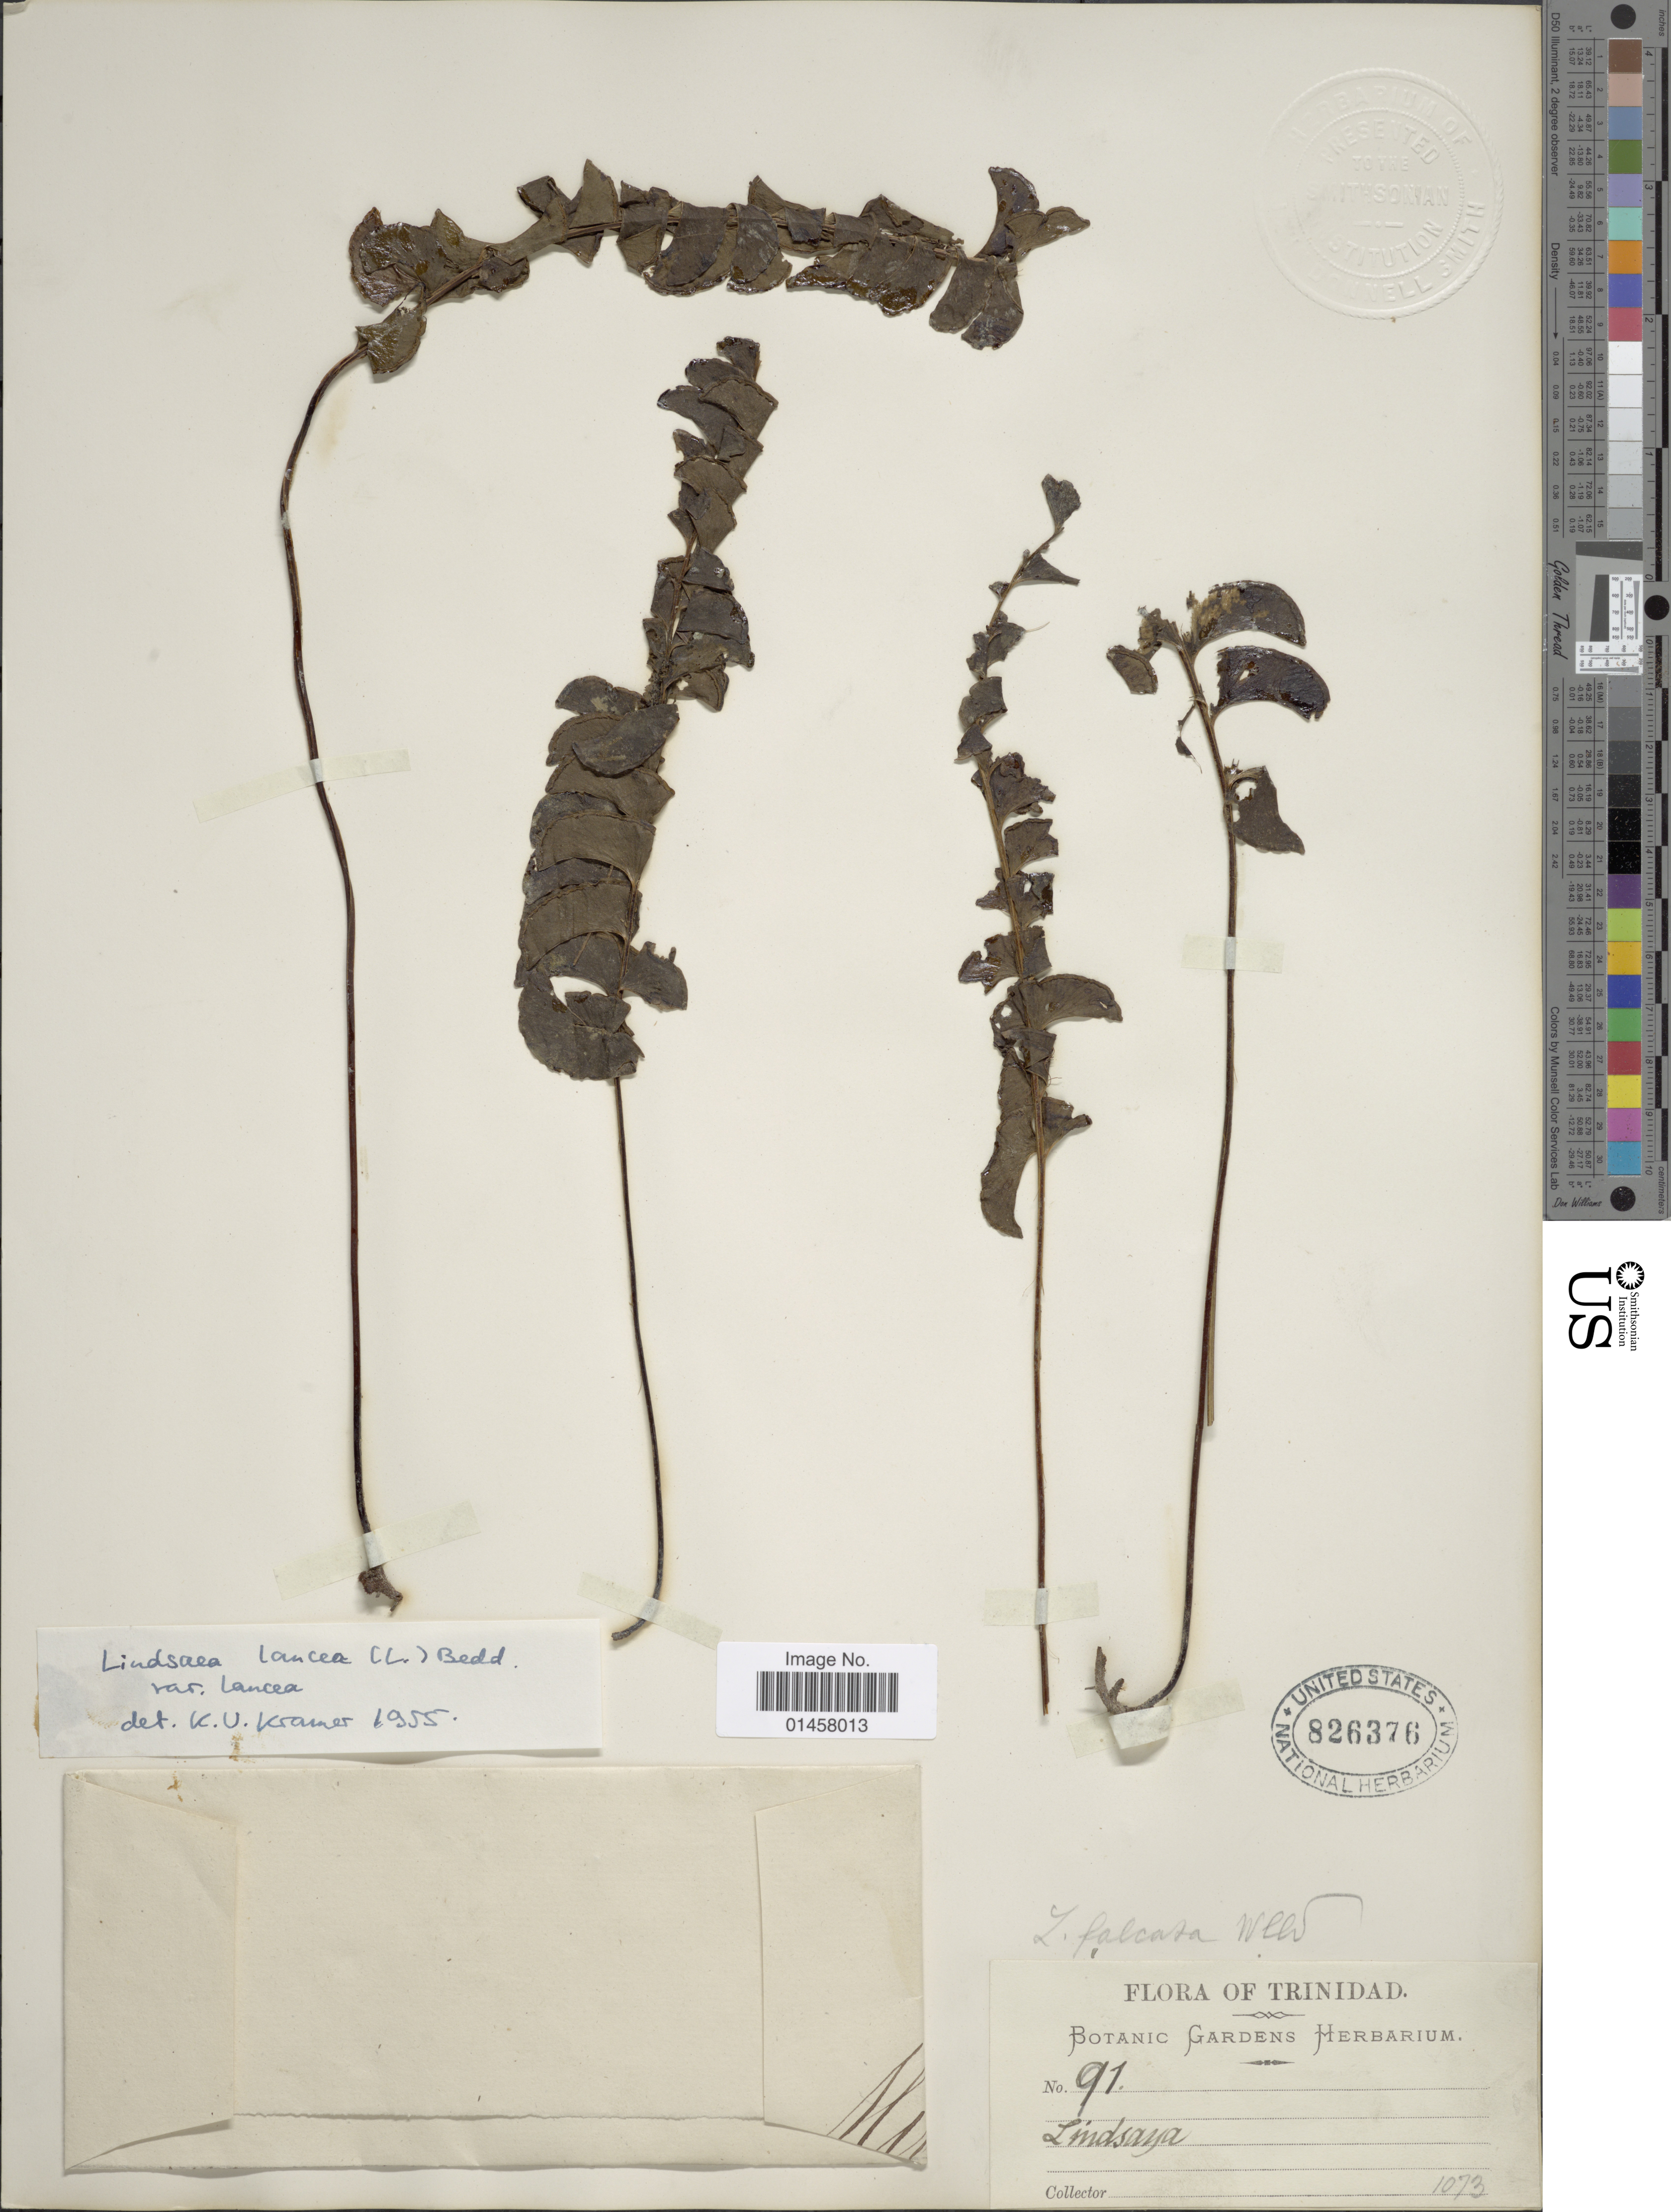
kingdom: Plantae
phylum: Tracheophyta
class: Polypodiopsida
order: Polypodiales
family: Lindsaeaceae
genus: Lindsaea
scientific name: Lindsaea lancea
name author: (L.) Bedd.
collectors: Botanic Gardens Herbarium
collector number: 91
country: Trinidad and Tobago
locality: Flora of Trinidad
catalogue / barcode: US 826376